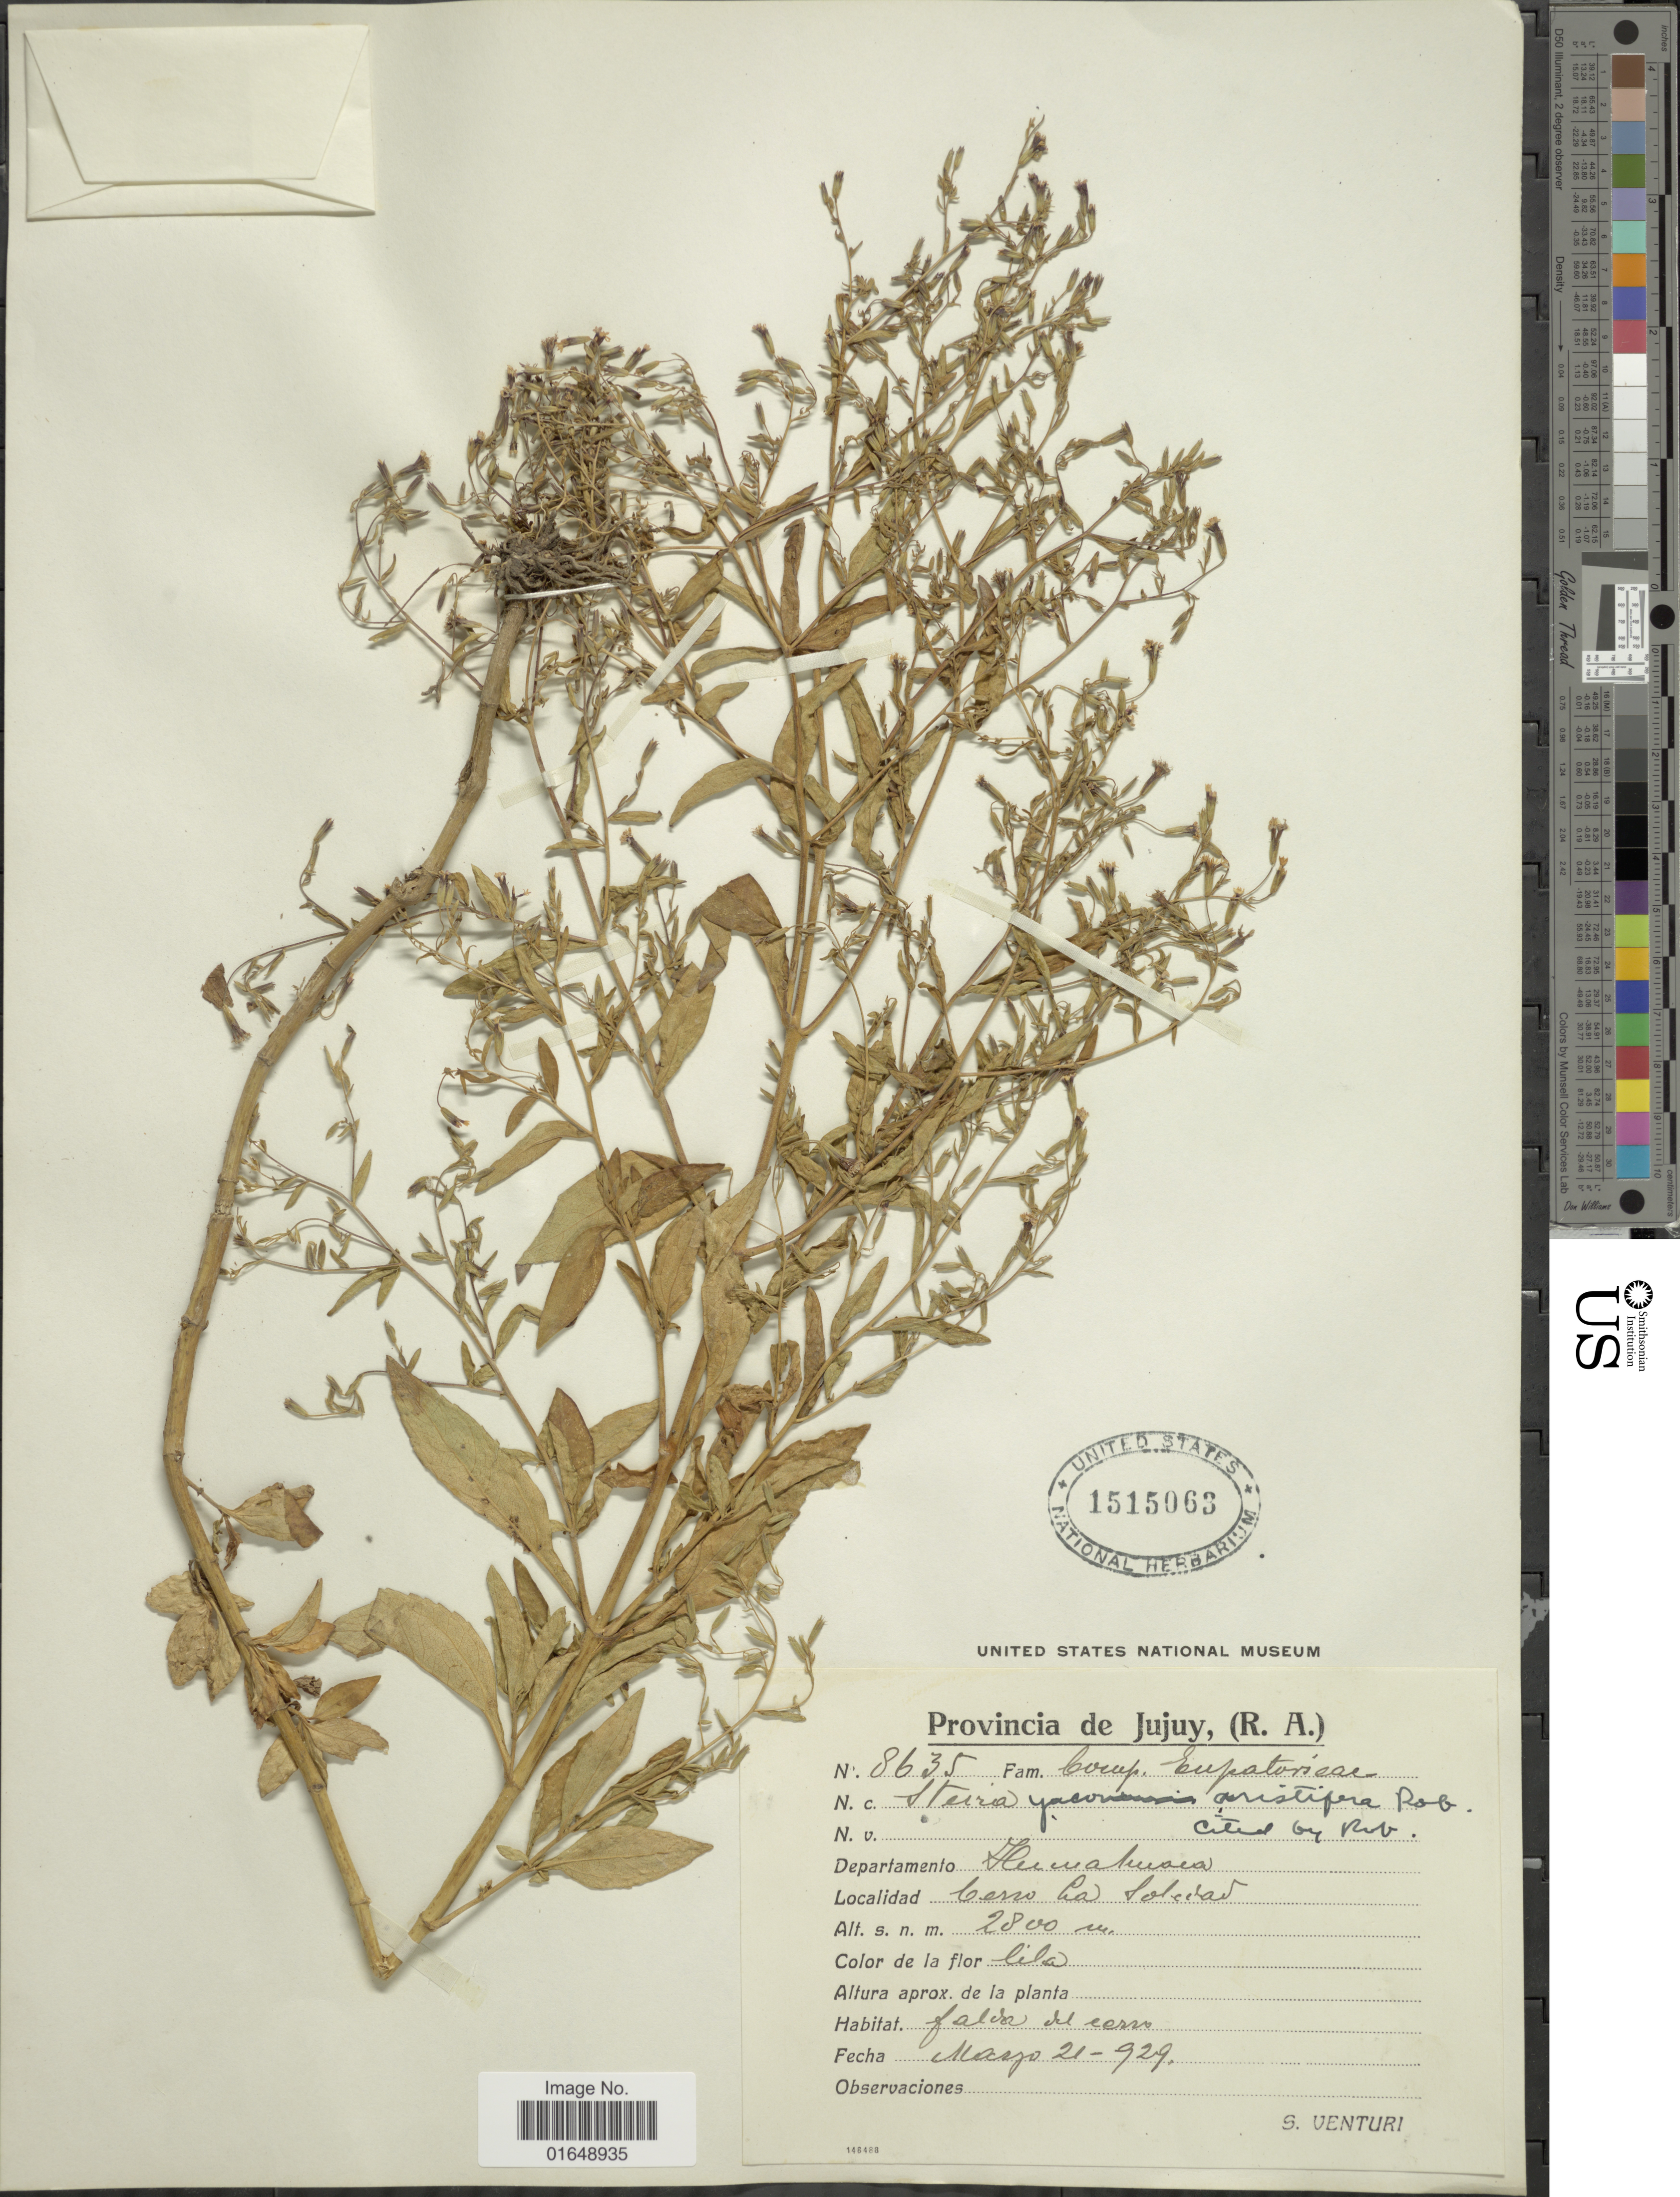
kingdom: Plantae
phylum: Tracheophyta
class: Magnoliopsida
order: Asterales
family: Asteraceae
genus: Stevia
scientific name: Stevia yaconensis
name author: Hieron.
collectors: S. Venturi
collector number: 8635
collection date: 1929-03-21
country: Argentina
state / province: Jujuy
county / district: Humahuaca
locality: Cerro La Soledad.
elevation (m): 2800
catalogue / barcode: US 1515063